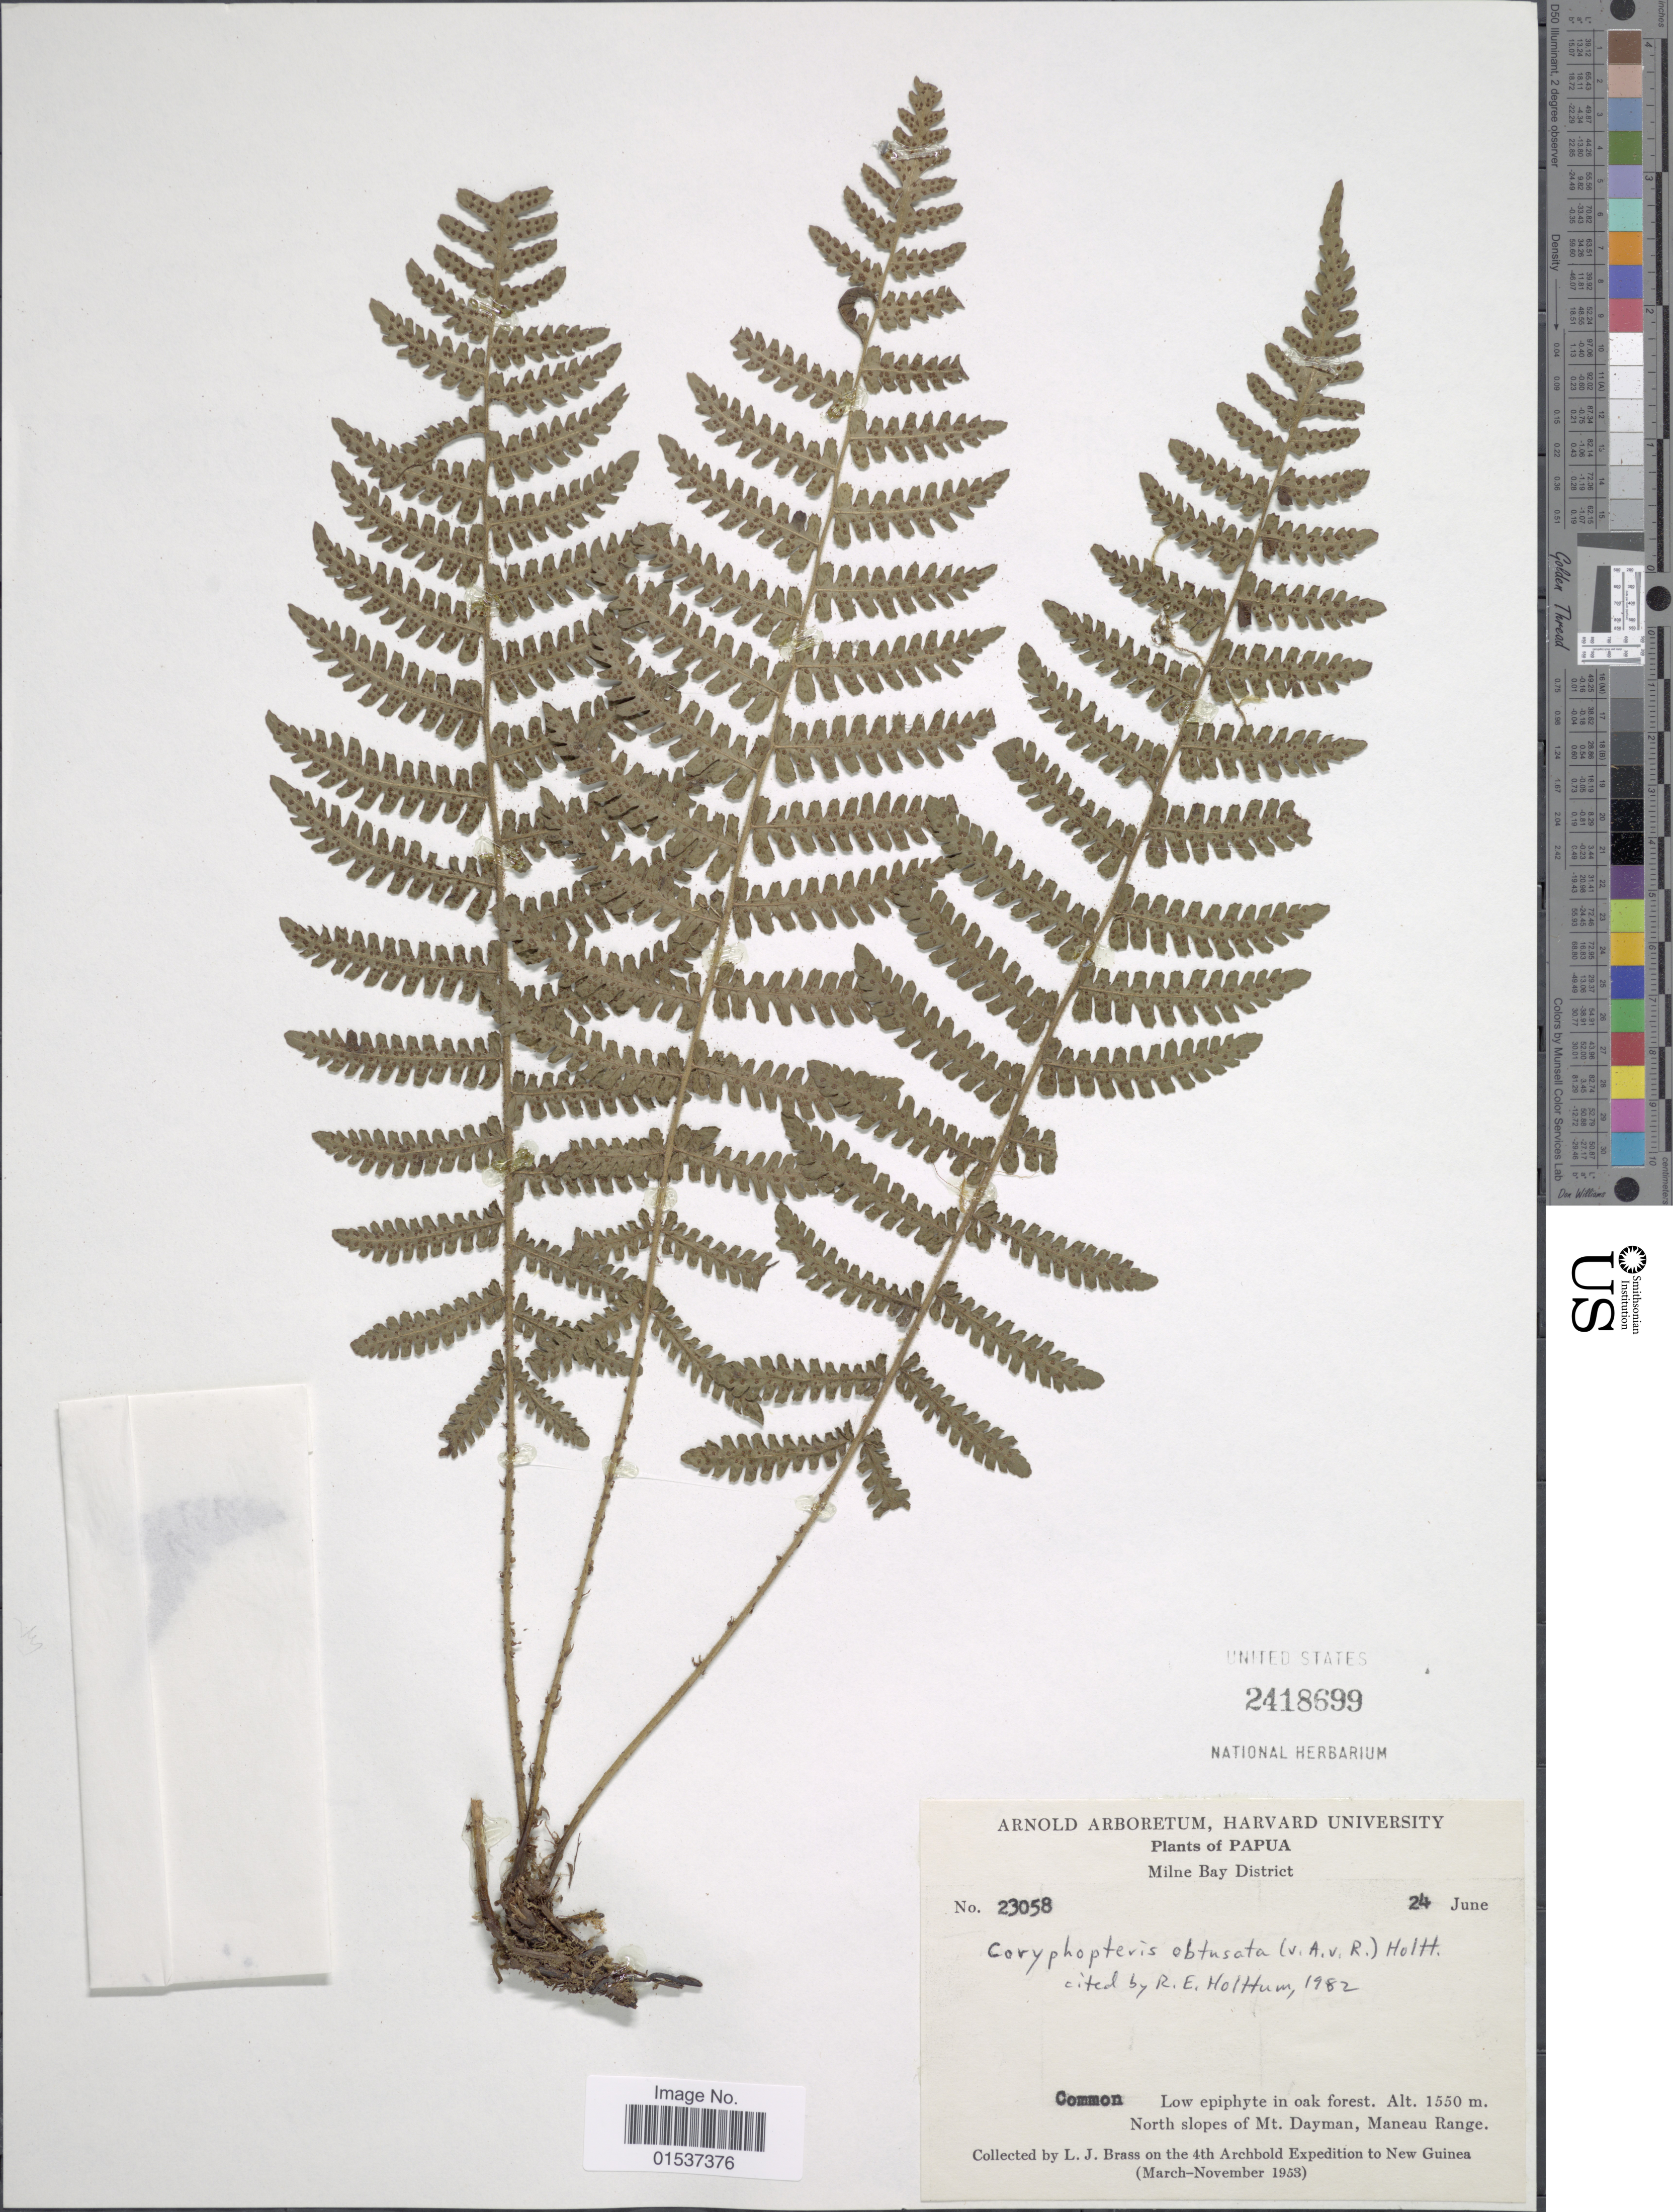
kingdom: Plantae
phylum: Tracheophyta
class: Polypodiopsida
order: Polypodiales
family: Thelypteridaceae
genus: Coryphopteris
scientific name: Coryphopteris obtusata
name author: (Alderw.) Holttum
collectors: L. J. Brass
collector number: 23058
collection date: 1953-06-24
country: Papua New Guinea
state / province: Milne Bay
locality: Papua, Milne Bay District. North slopes of Mt. Dayman, Maneau Range.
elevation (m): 1550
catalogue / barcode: US 2418699